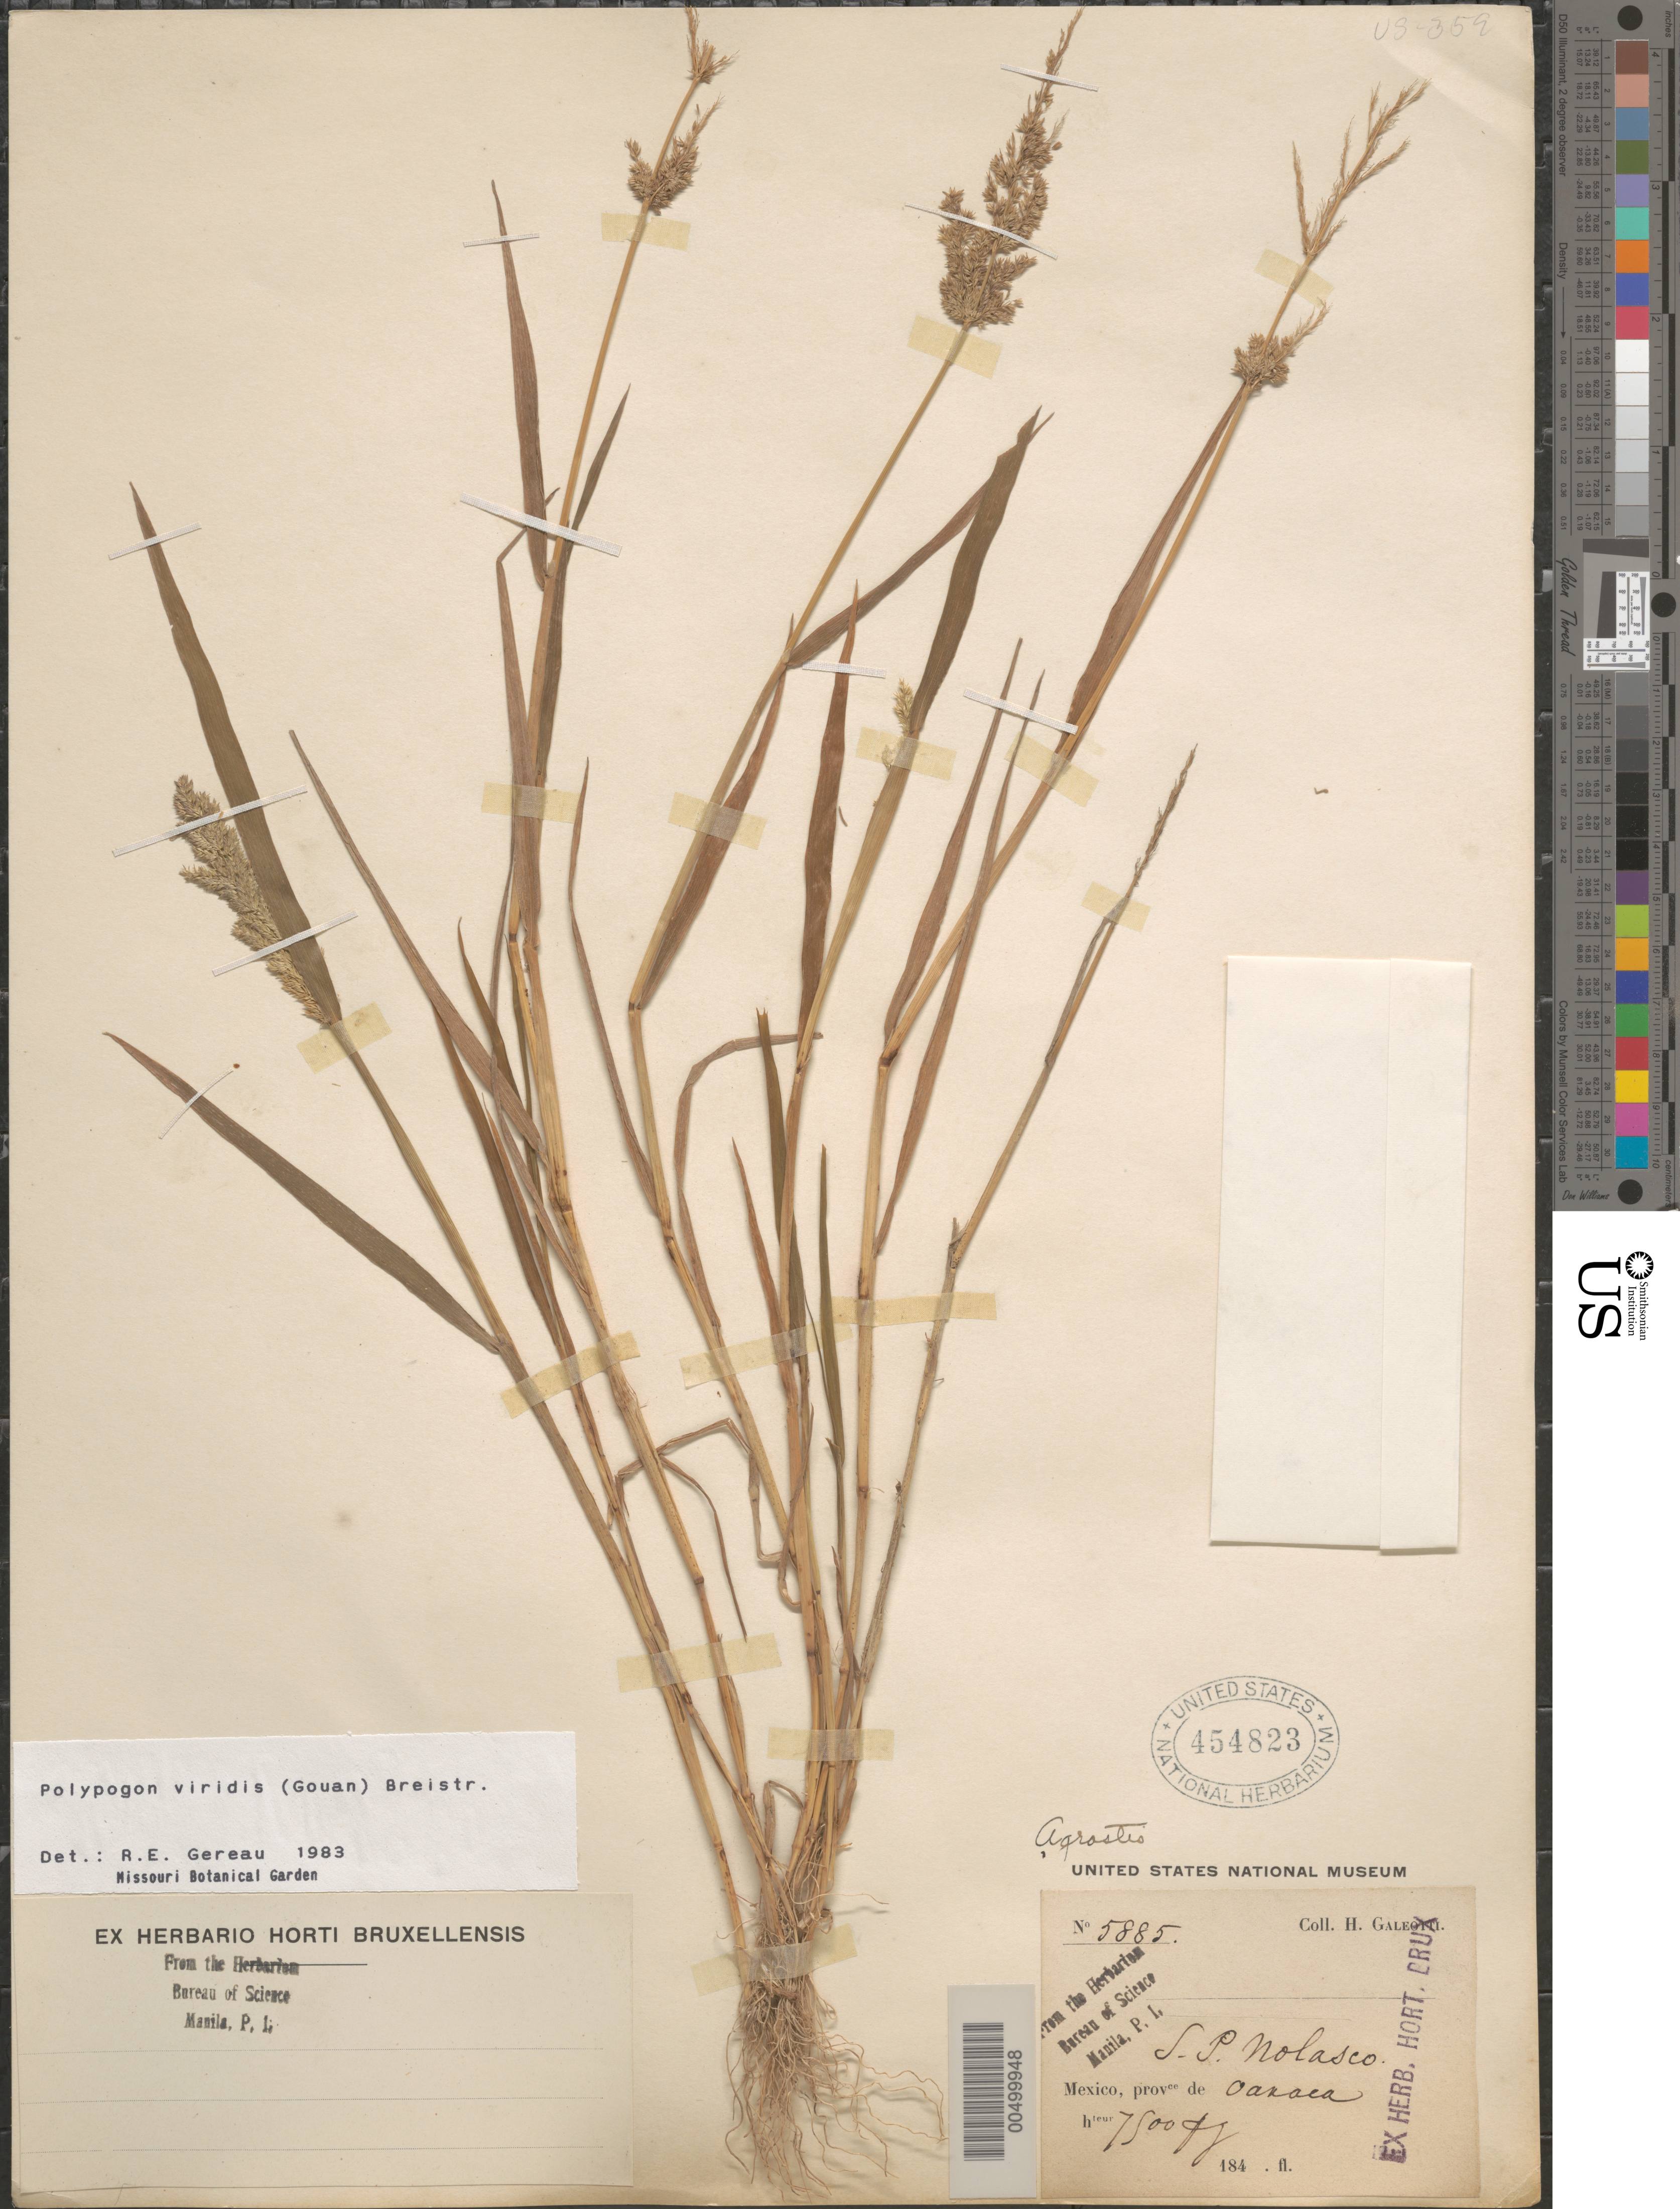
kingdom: Plantae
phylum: Tracheophyta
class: Liliopsida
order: Poales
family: Poaceae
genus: Polypogon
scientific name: Polypogon viridis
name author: (Gouan) Breistroffer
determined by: Gereau, R. E.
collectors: H. G. Galeotti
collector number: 5885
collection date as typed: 184?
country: Mexico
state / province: Oaxaca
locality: San Pedro Nolasco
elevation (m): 2286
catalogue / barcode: US 454823